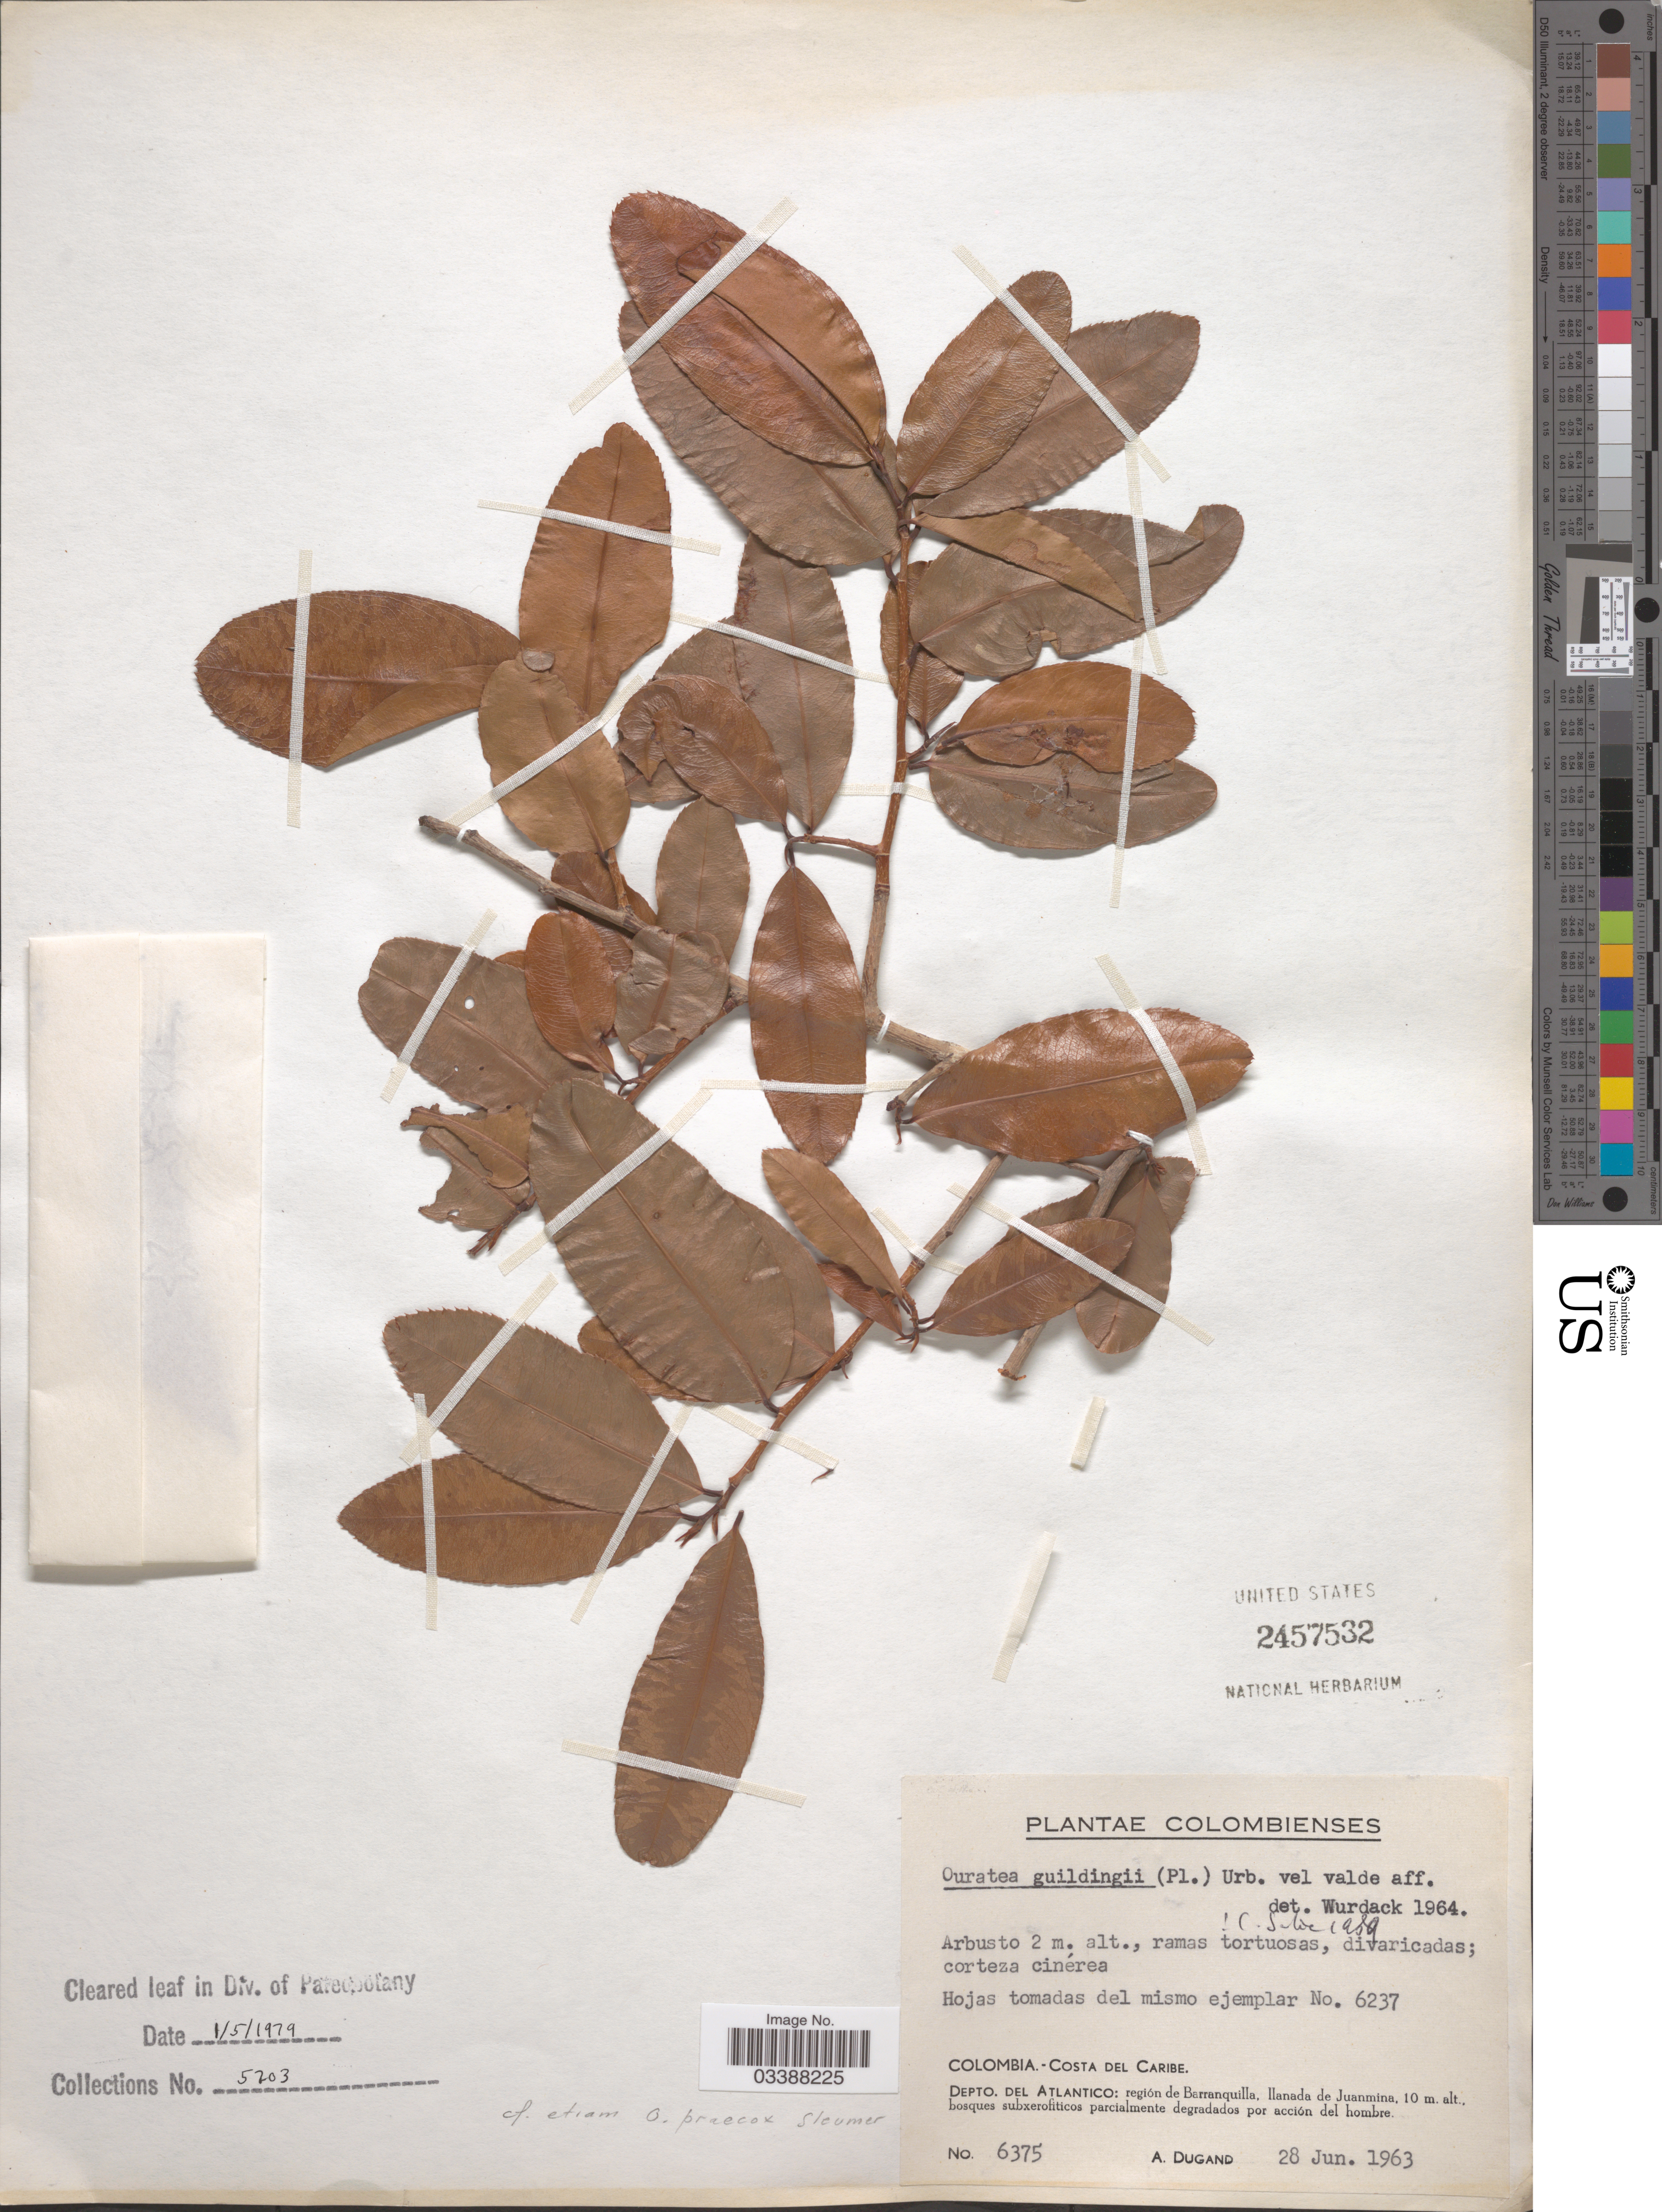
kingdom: Plantae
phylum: Tracheophyta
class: Magnoliopsida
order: Malpighiales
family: Ochnaceae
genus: Ouratea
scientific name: Ouratea guildingii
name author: (Planch.) Urb.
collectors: A. Dugand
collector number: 6375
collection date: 1963-06-28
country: Colombia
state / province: Atlántico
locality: Costa del Caribe. Depto. del Atlantico: región de Barranquilla, llanada de Juanmina.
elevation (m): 10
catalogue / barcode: US 2457532